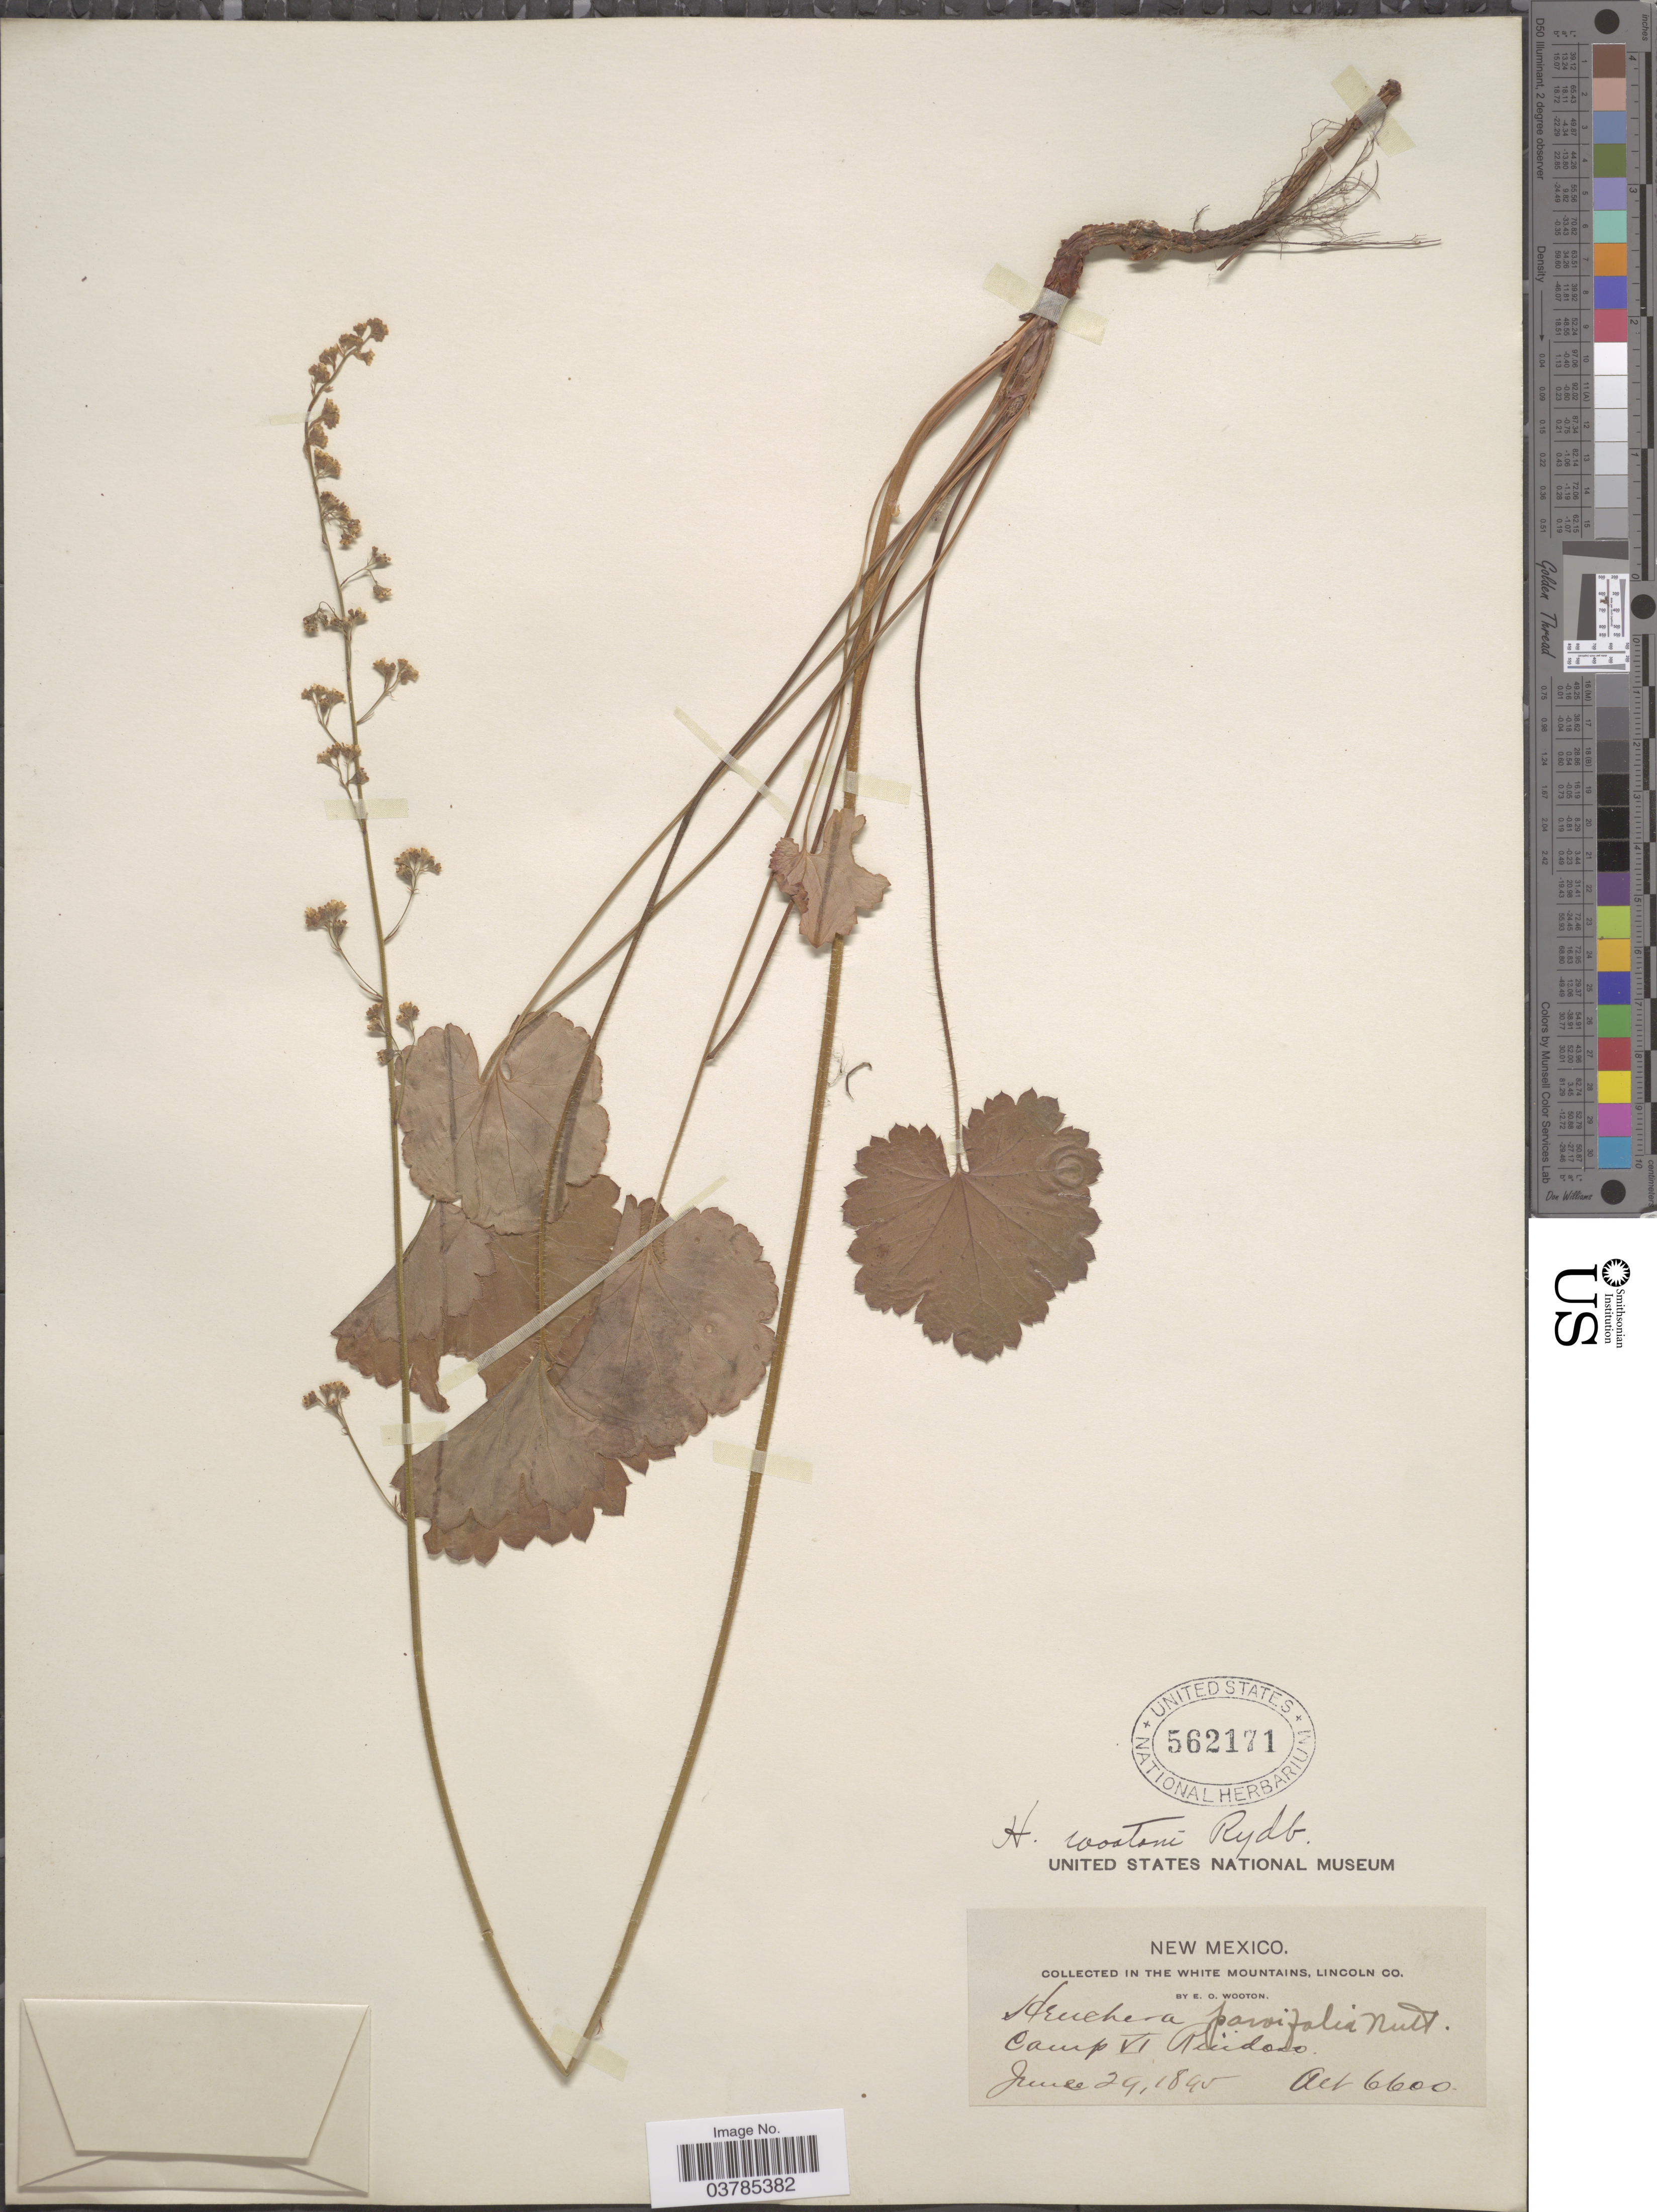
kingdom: Plantae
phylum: Tracheophyta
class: Magnoliopsida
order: Saxifragales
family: Saxifragaceae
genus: Heuchera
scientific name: Heuchera wootonii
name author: Rydb.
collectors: E. O. Wooton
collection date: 1895-06-29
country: United States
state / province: New Mexico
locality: In the White Mountains, Lincoln Co. Camp VI Ruidoso.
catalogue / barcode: US 562171